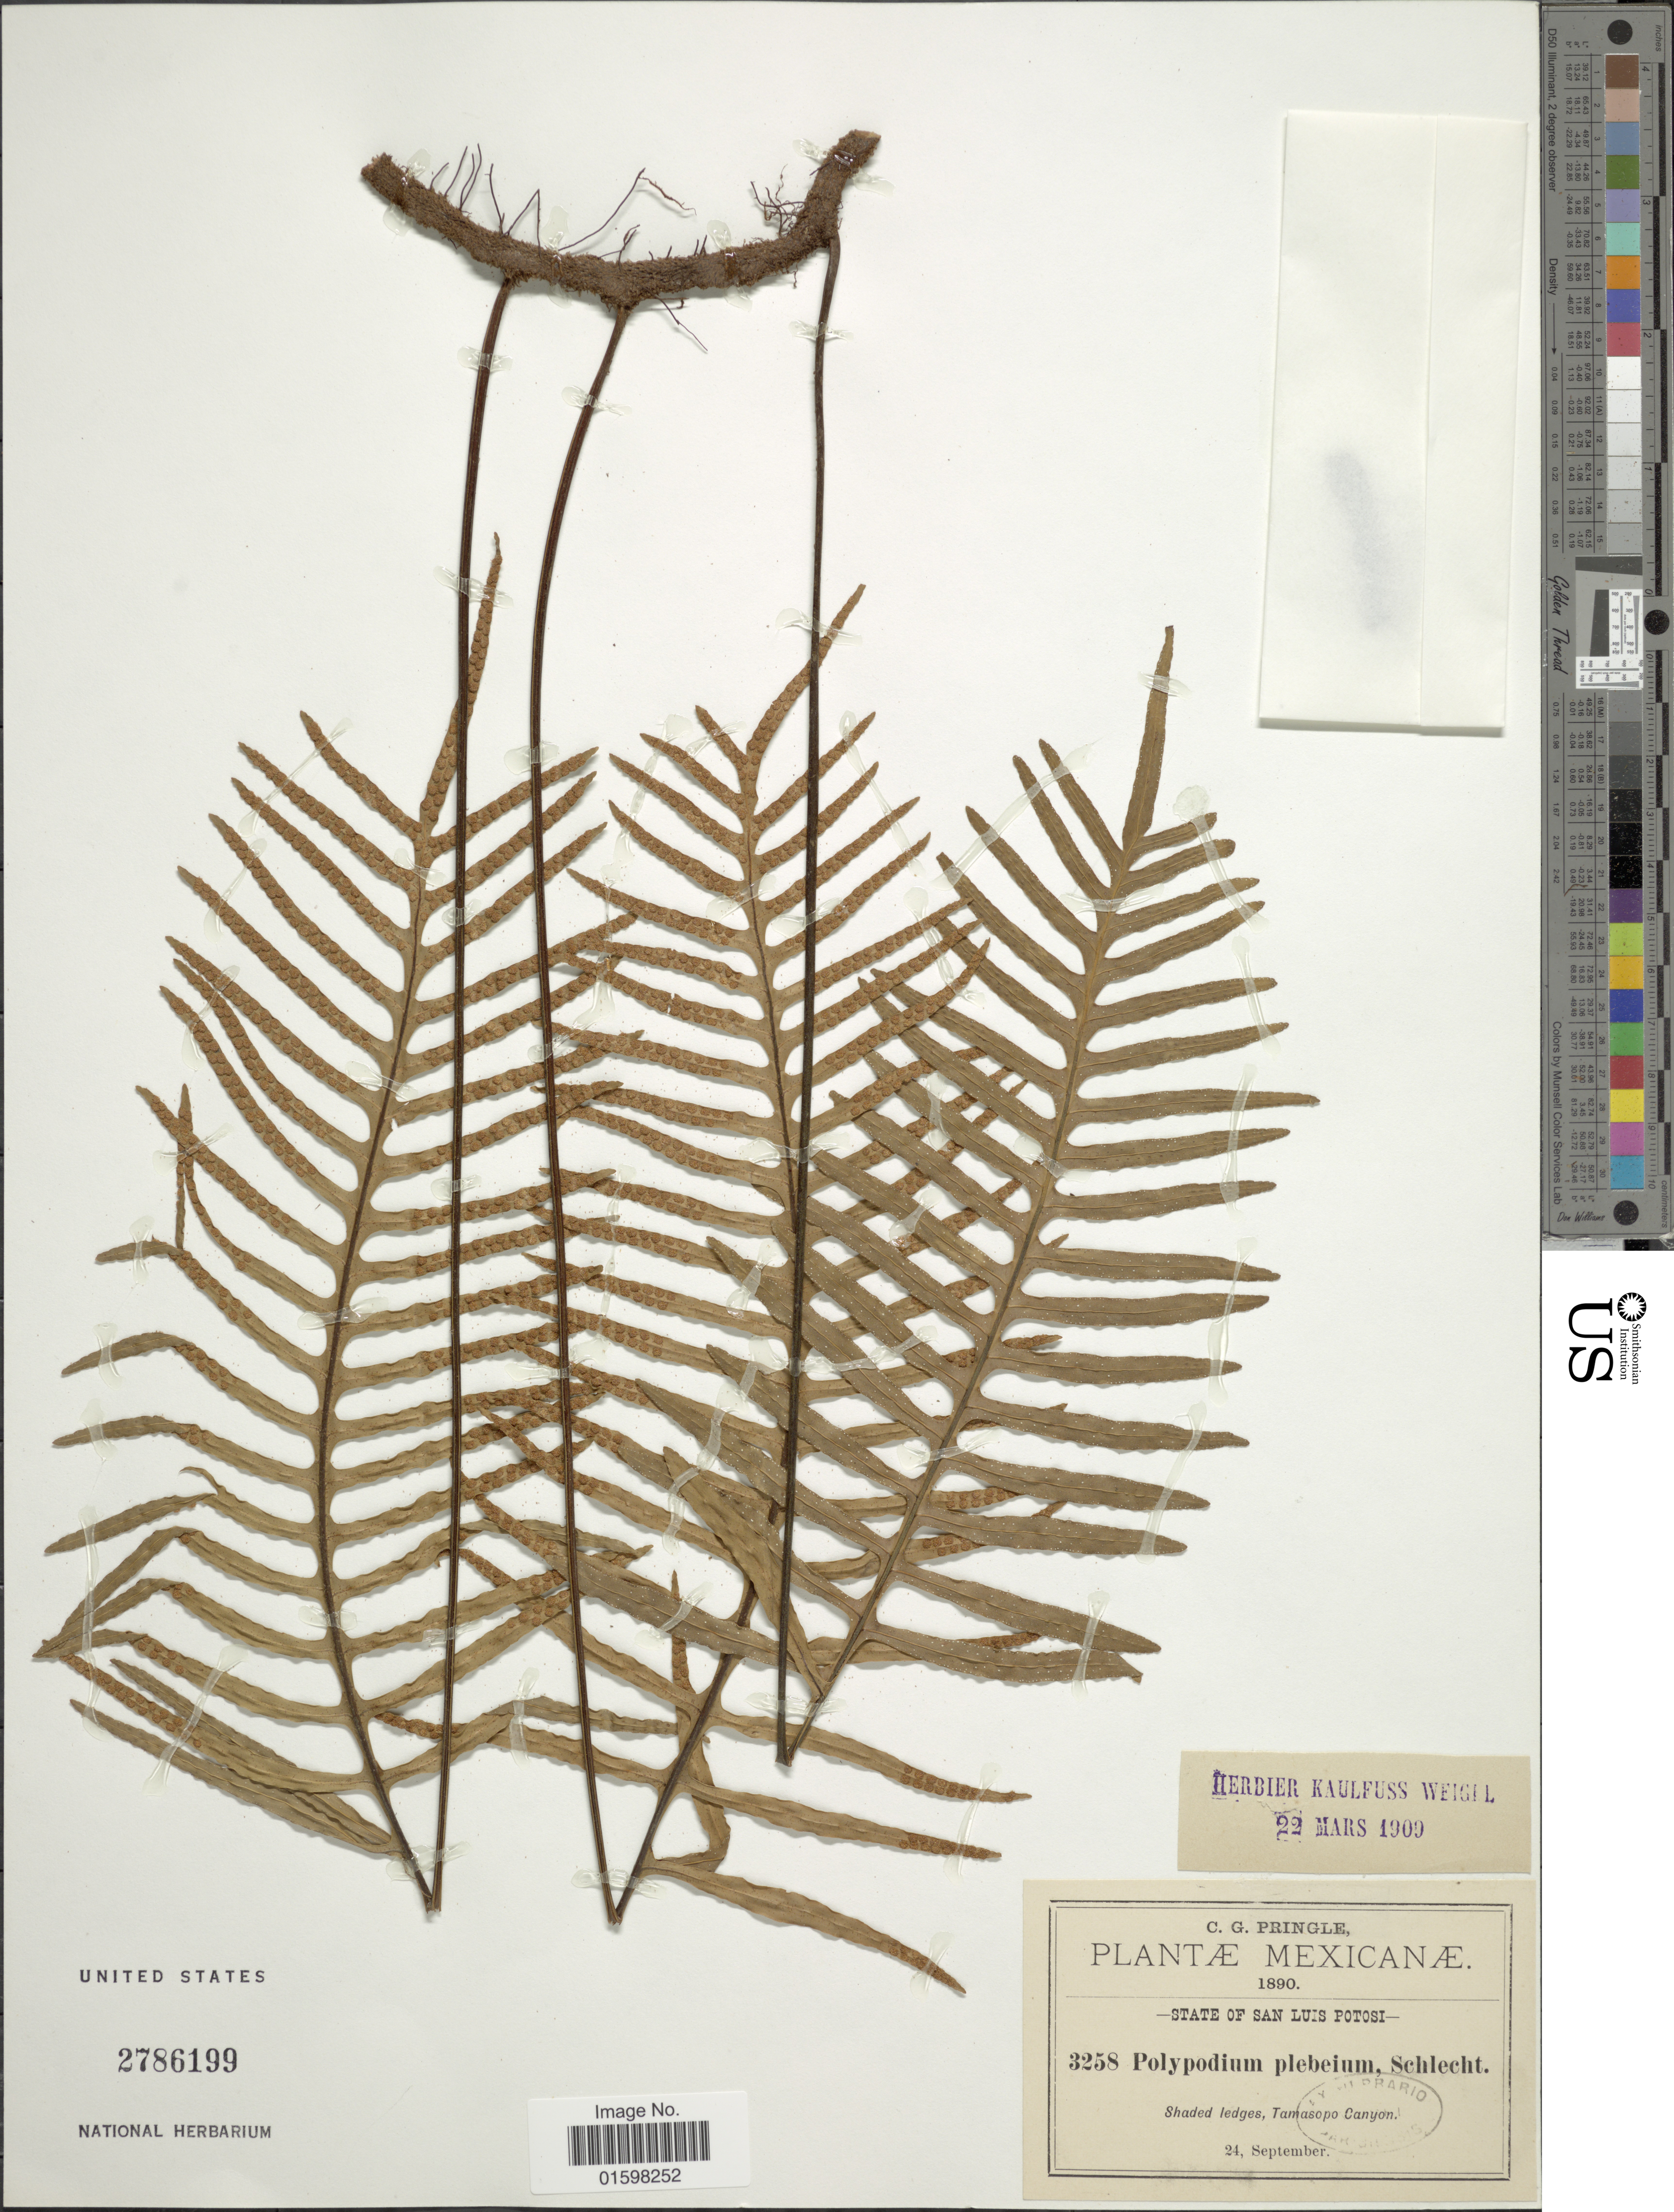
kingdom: Plantae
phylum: Tracheophyta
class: Polypodiopsida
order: Polypodiales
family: Polypodiaceae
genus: Pleopeltis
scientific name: Pleopeltis plebeia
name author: (Schltdl. ex Cham.) A.R. Sm. & Tejero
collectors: C. G. Pringle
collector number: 3258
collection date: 1890-09-24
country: Mexico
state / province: San Luis Potosí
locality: State of San Luis Potosi. Shaded ledges, Tamascopo Canyon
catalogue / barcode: US 2786199